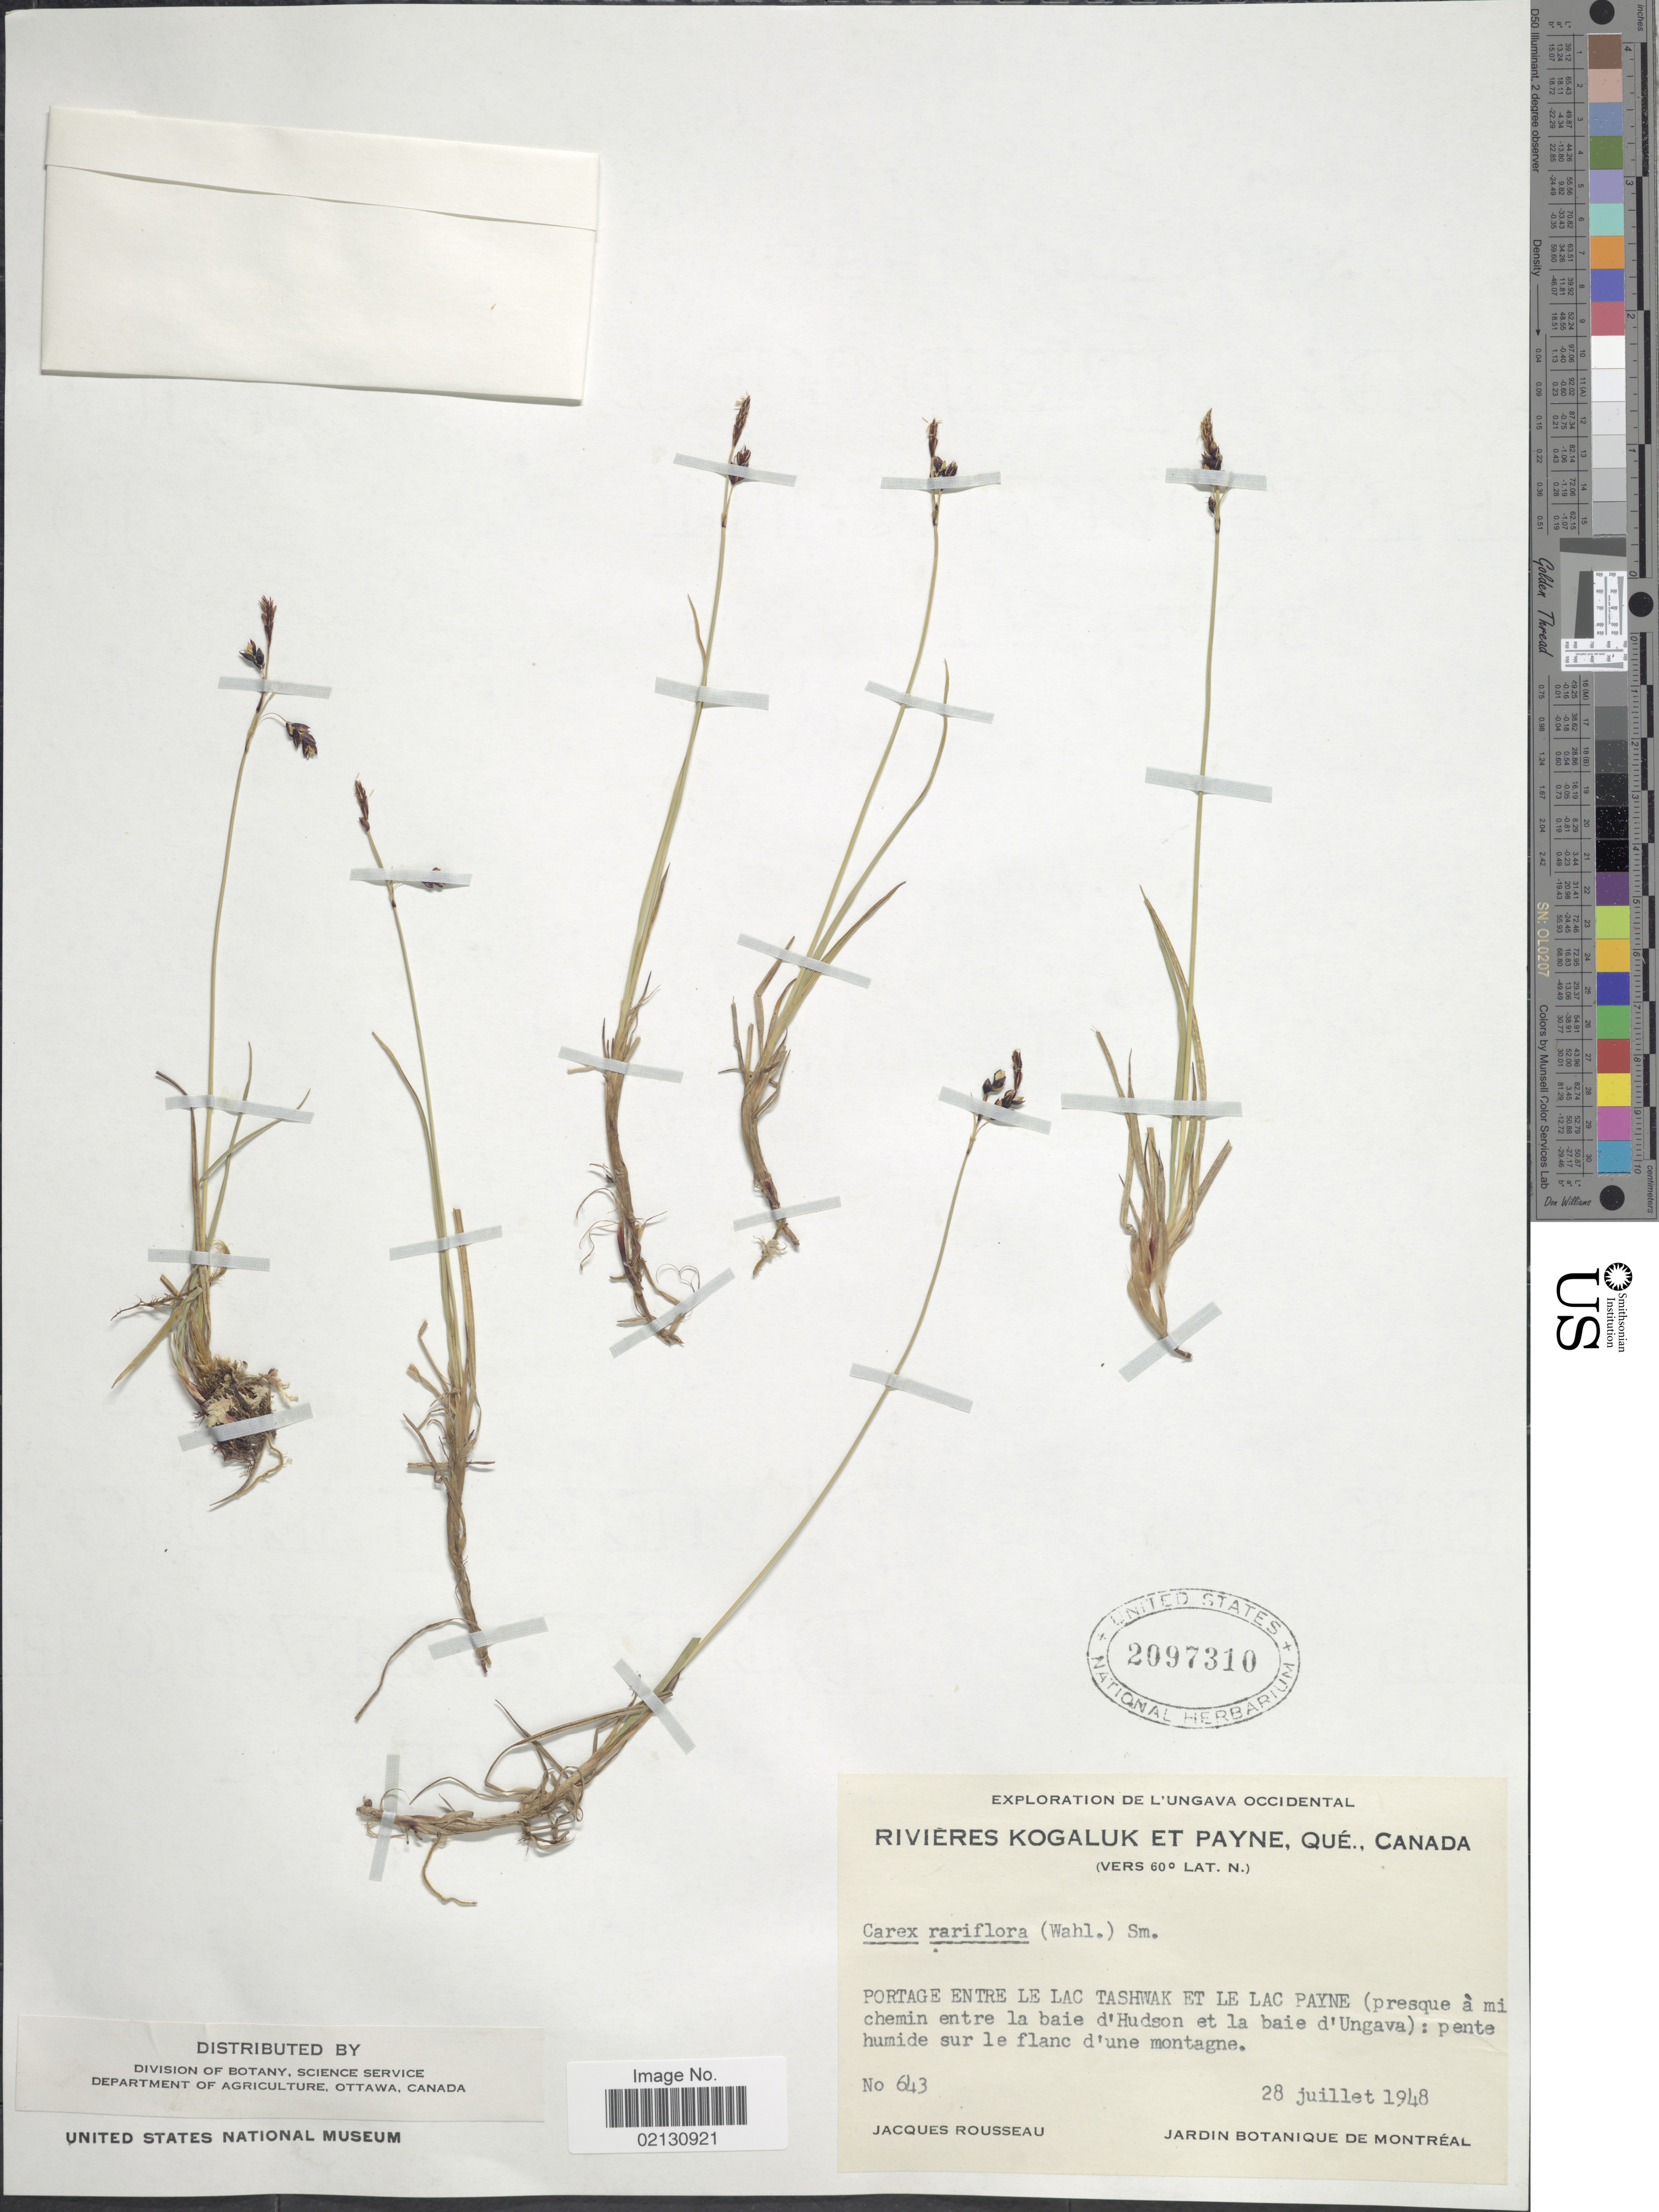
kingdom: Plantae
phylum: Tracheophyta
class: Liliopsida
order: Poales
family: Cyperaceae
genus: Carex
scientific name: Carex rariflora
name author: (Wahlenb.) Sm.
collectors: J. Rousseau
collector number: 643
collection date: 1948-07-28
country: Canada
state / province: Quebec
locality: Rivières Kogaluk et Payne. Portage entre le Lac Tashwak et le Lac Payne (presque à mi chemin entre la baie d'Hudson et la baie d'Ungava). L'Ungava occidental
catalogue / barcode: US 2097310